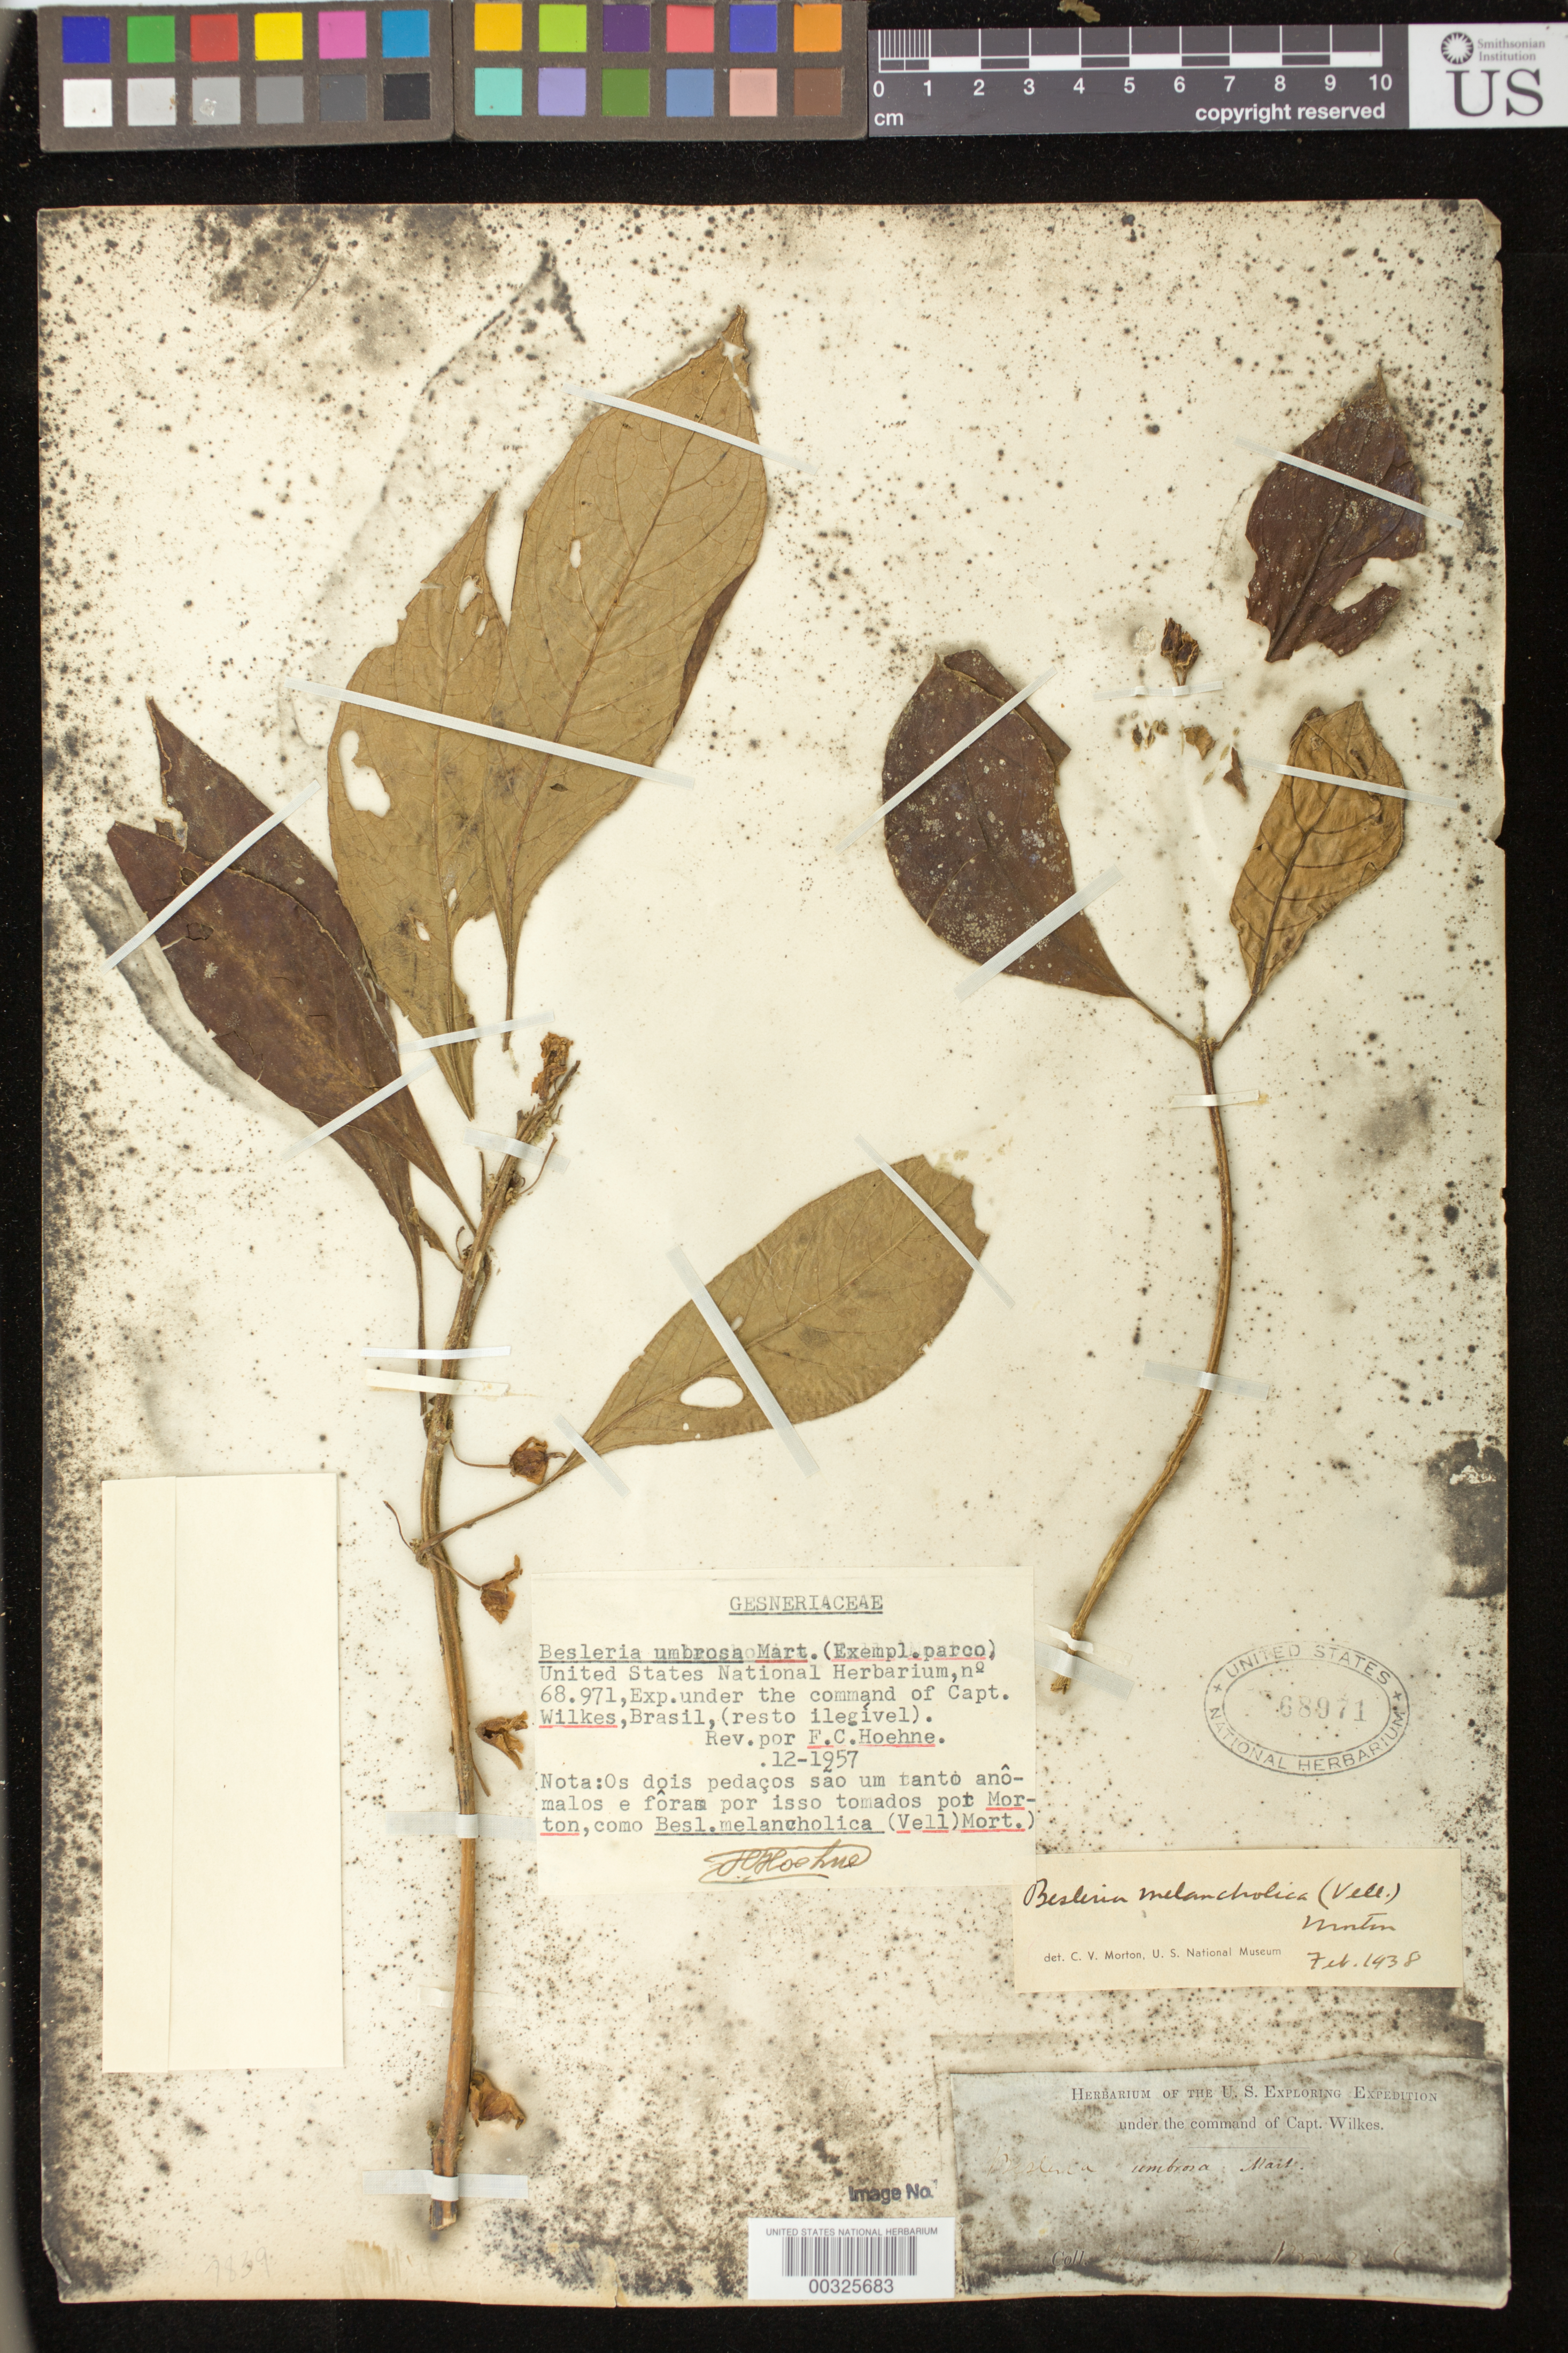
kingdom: Plantae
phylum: Tracheophyta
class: Magnoliopsida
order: Lamiales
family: Gesneriaceae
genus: Besleria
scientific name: Besleria melancholica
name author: (Vell.) C.V. Morton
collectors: Wilkes Explor. Exped.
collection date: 1838/1842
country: Brazil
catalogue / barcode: US 68971